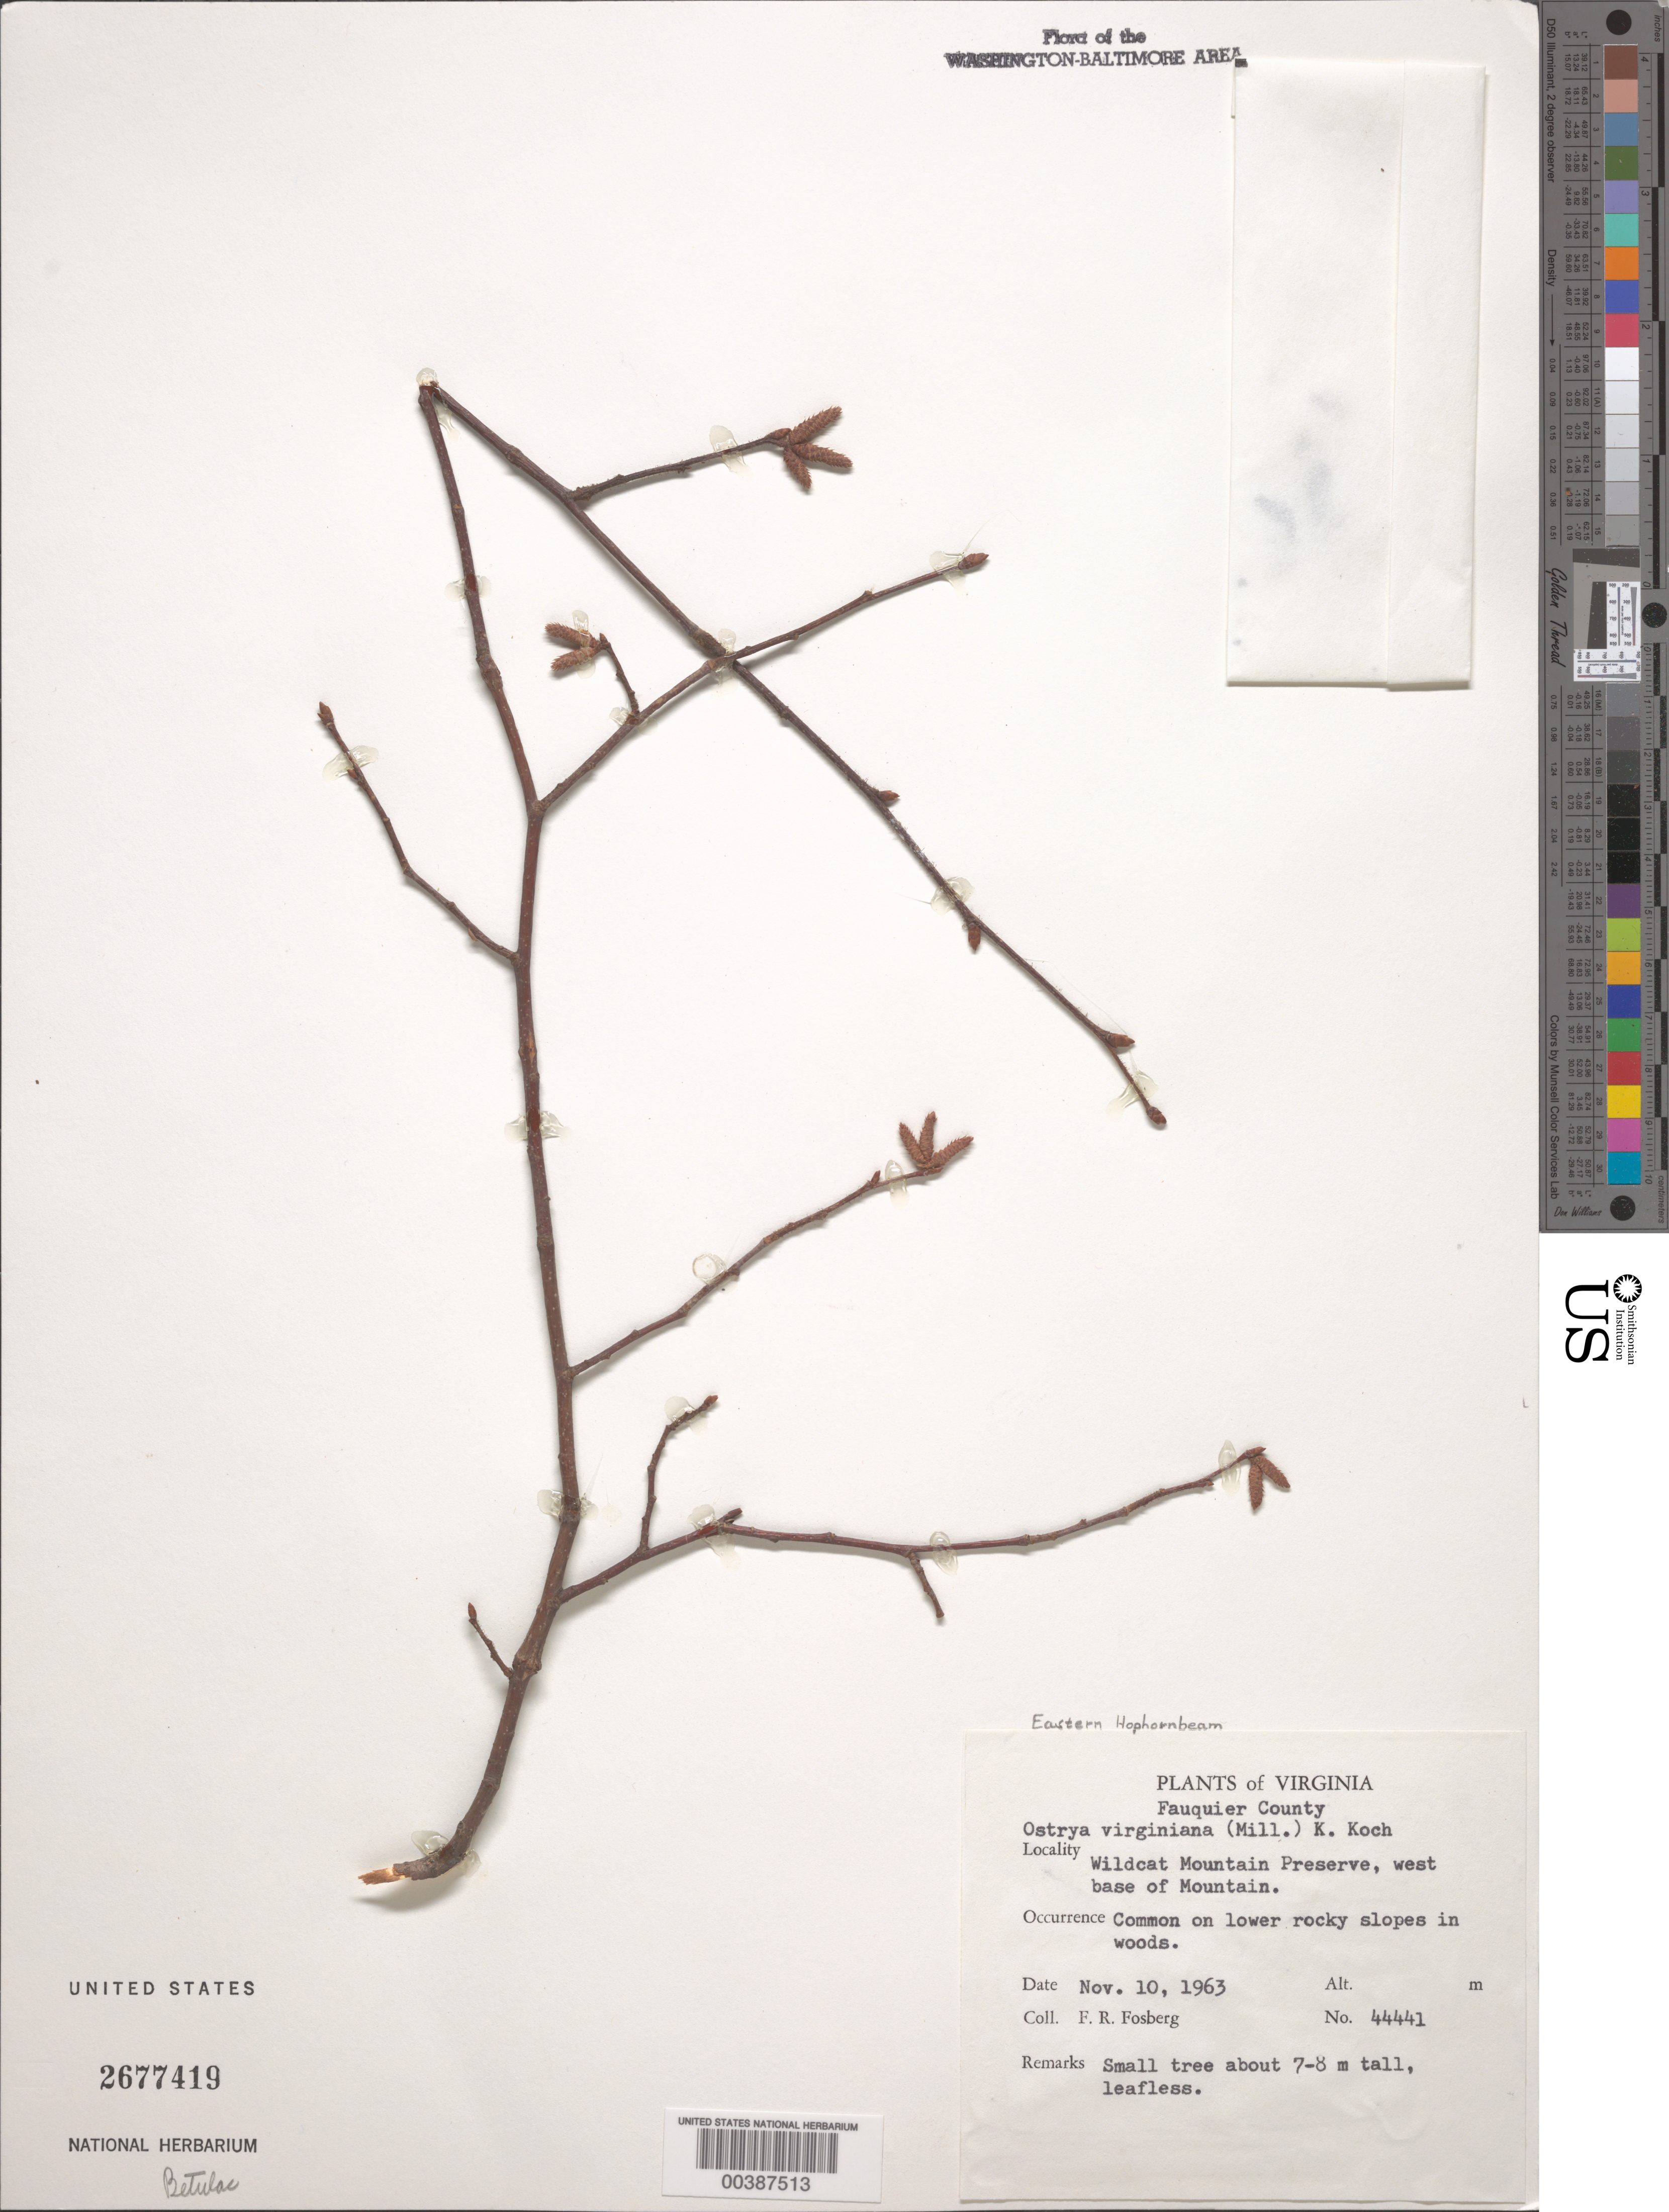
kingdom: Plantae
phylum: Tracheophyta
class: Magnoliopsida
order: Fagales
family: Betulaceae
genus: Ostrya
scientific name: Ostrya virginiana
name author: (Mill.) K. Koch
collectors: F. R. Fosberg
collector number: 44441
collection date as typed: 10 Nov 1963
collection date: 1963-11-10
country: United States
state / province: Virginia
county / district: Fauquier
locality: Wildcat Mountain Preserve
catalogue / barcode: US 2677419